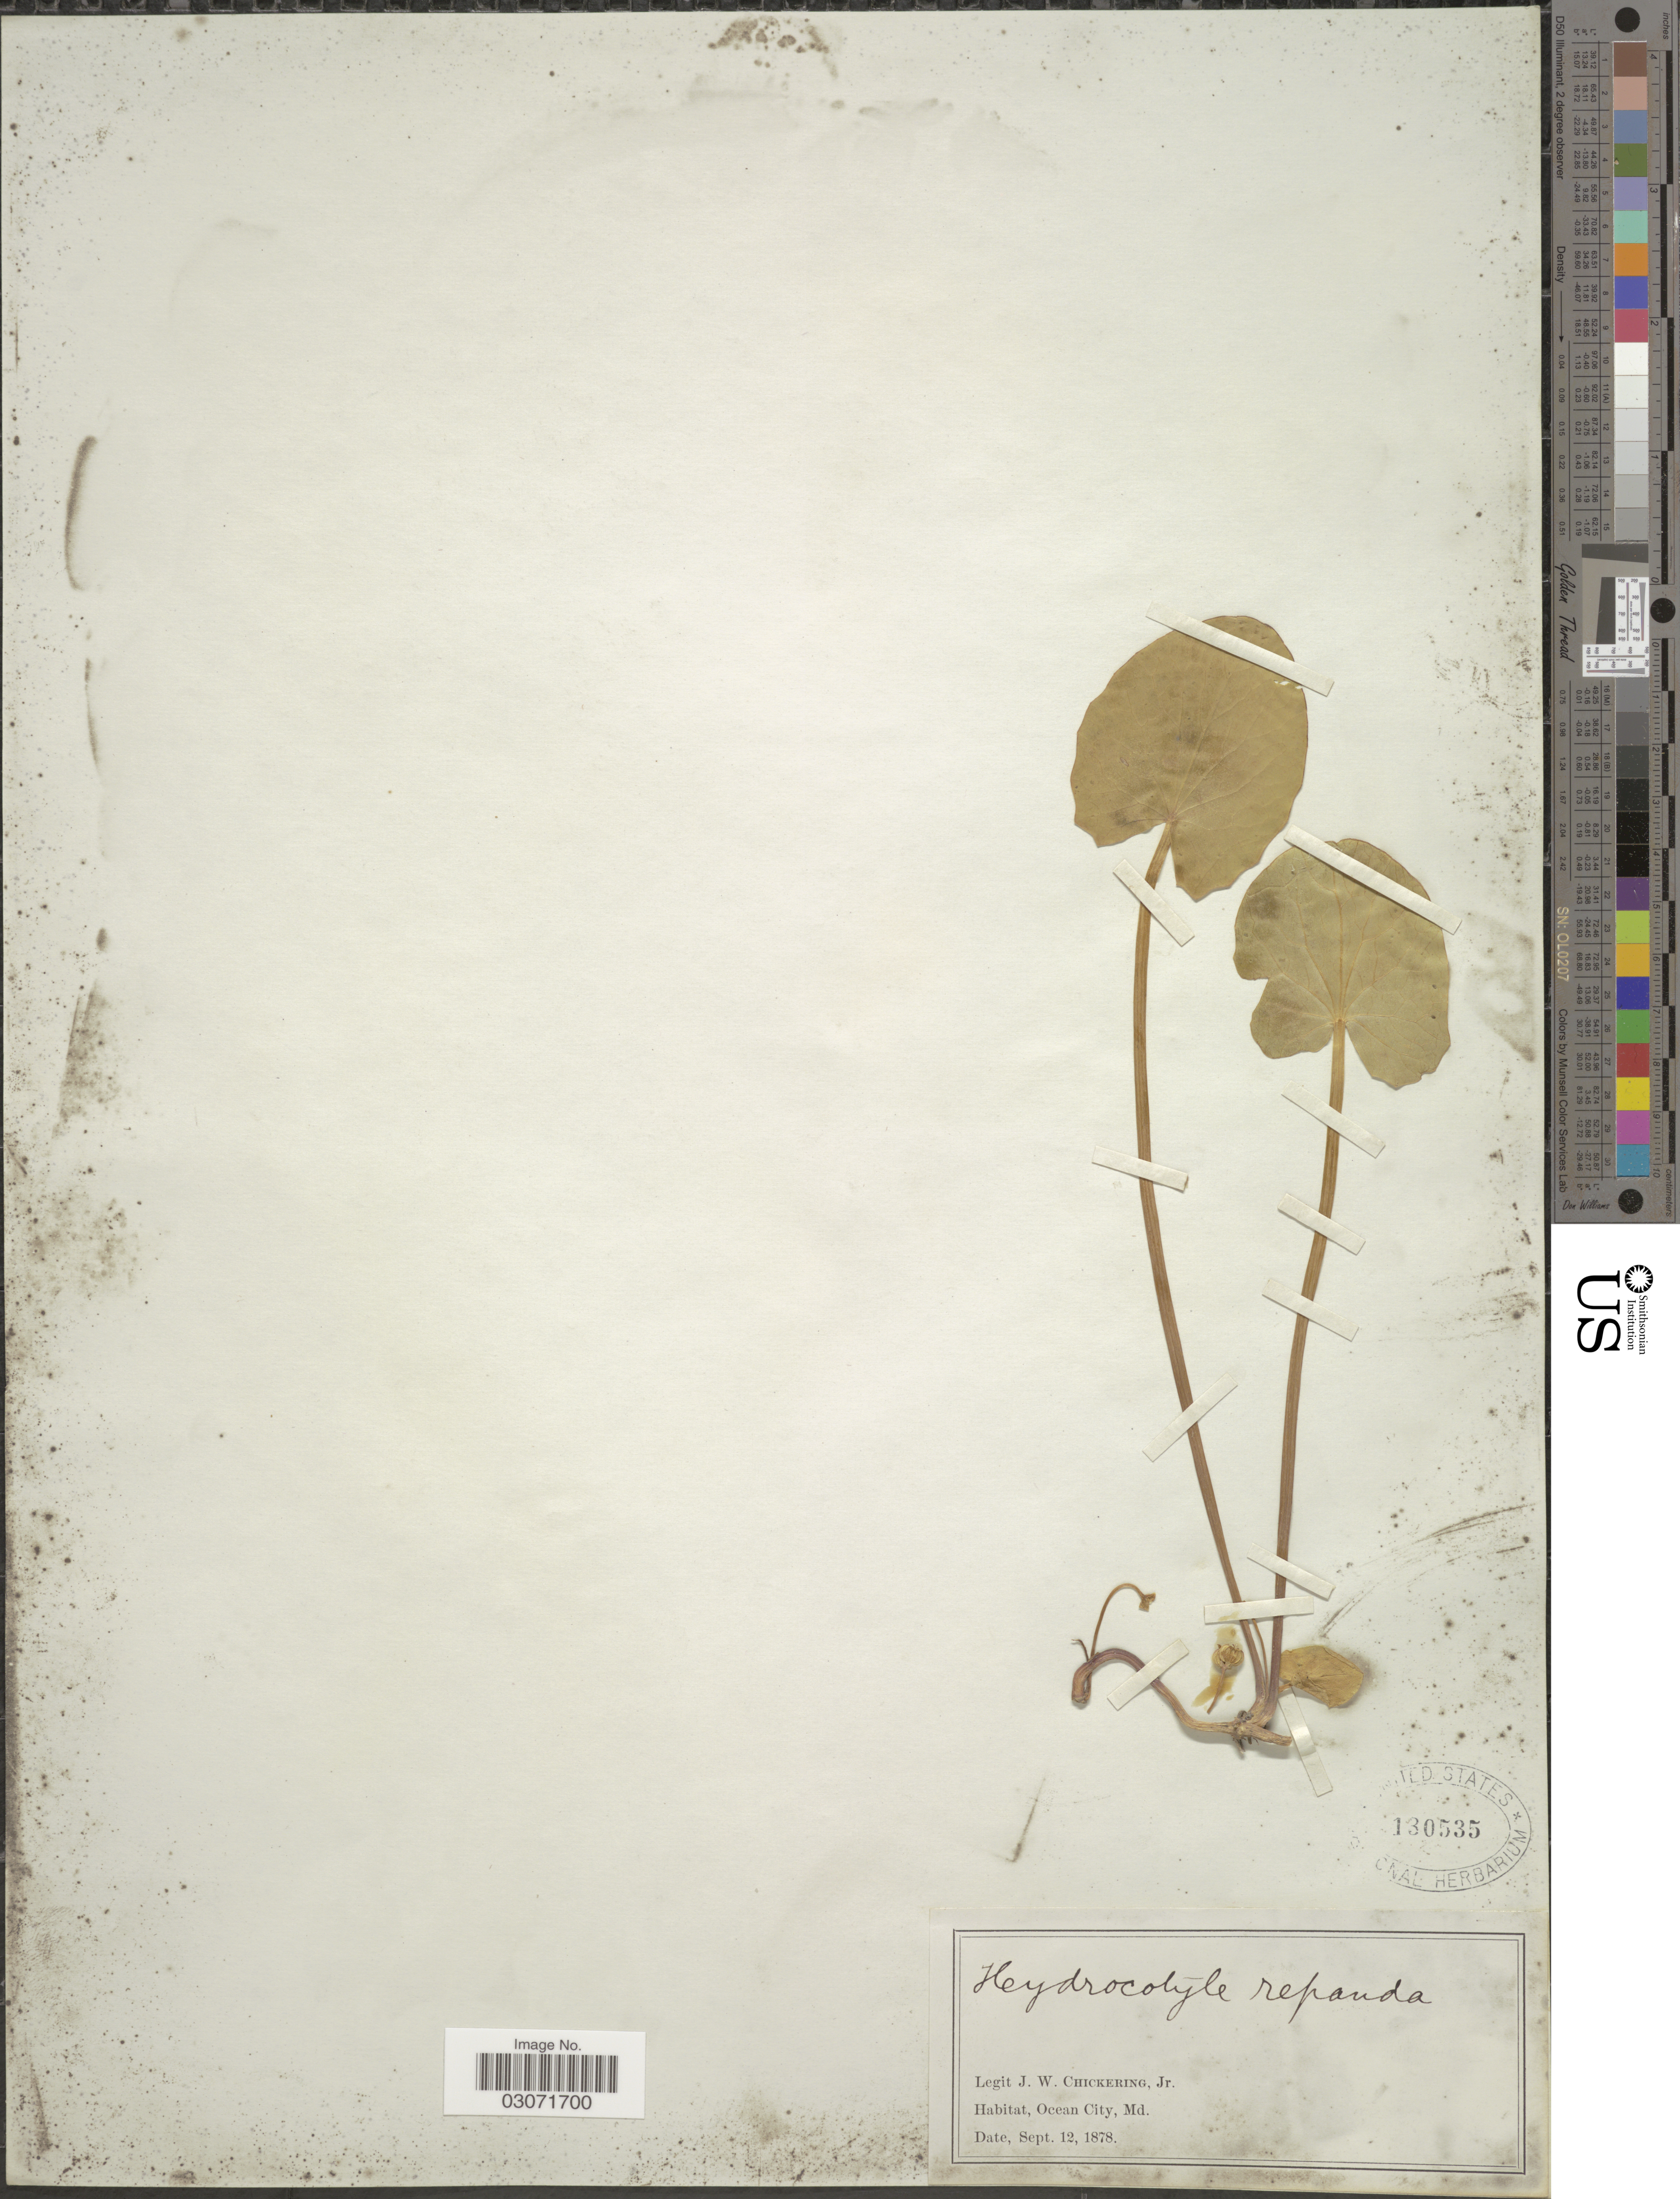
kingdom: Plantae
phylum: Tracheophyta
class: Magnoliopsida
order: Apiales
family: Apiaceae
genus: Centella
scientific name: Centella asiatica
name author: (L.) Urb.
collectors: J. W. Chickering Jr.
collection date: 1878-09-12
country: United States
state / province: Maryland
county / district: Worcester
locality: Ocean City, Md.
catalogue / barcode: US 130535